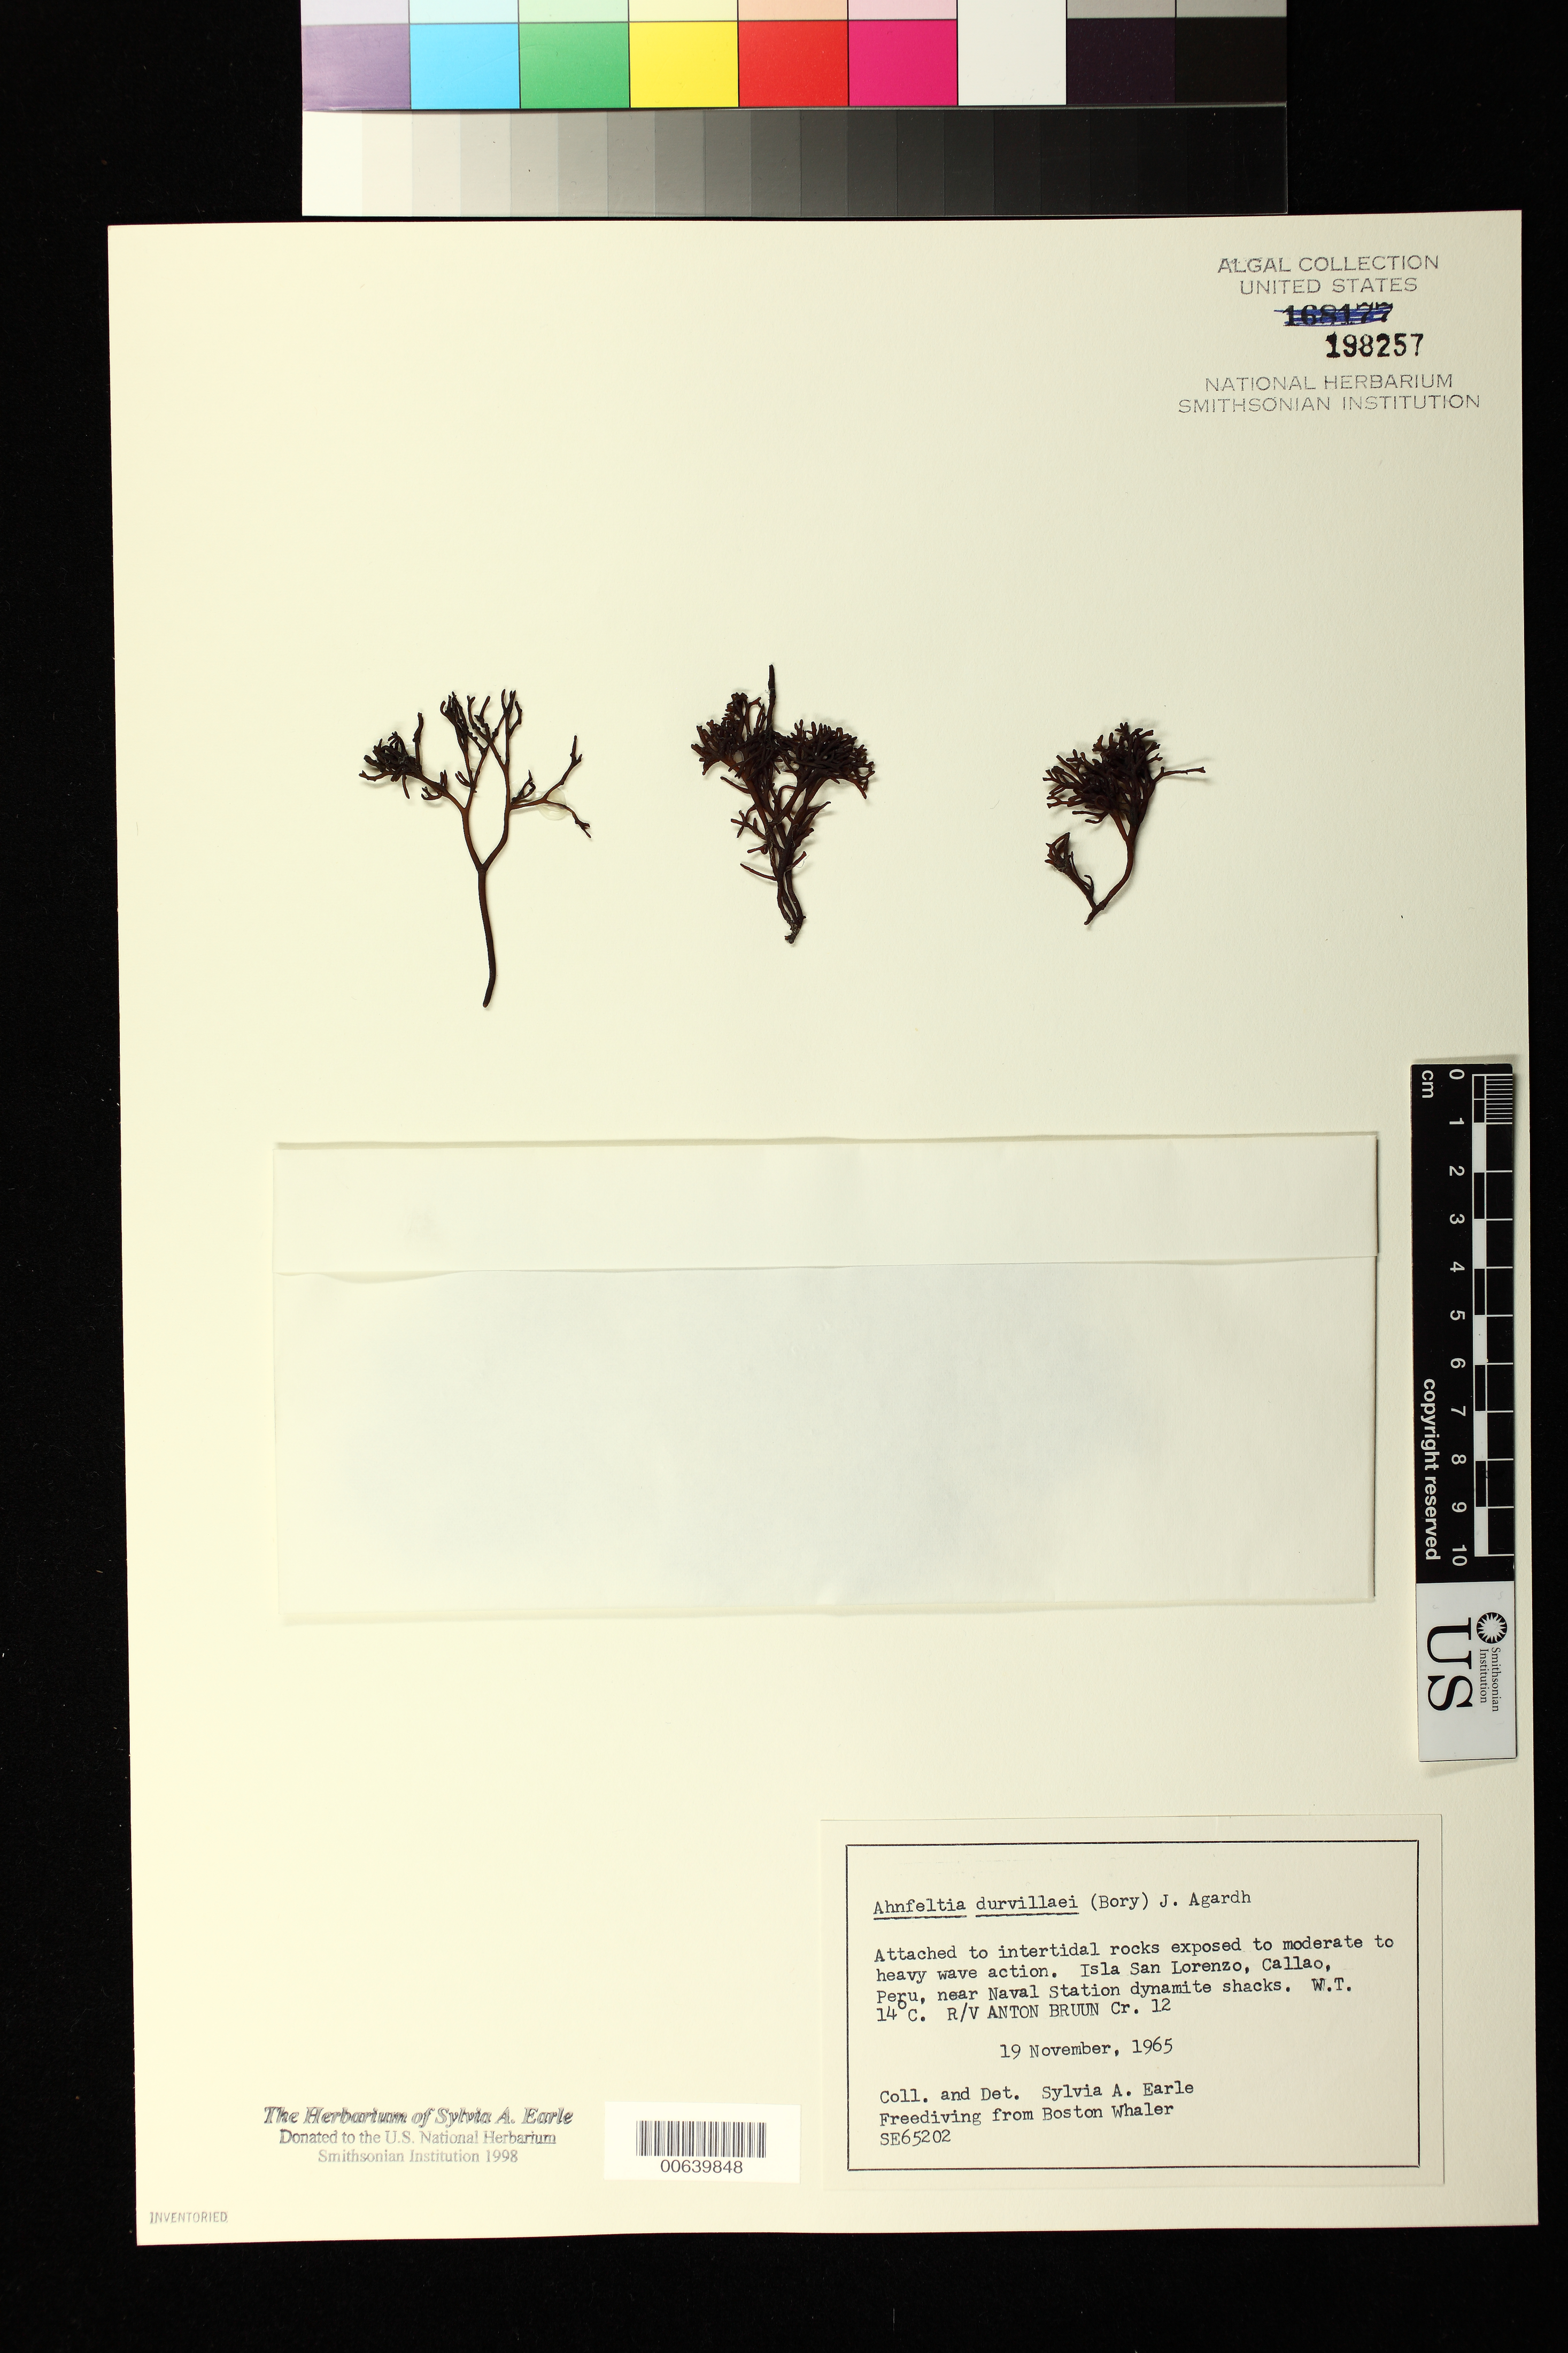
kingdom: Plantae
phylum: Rhodophyta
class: Florideophyceae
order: Gigartinales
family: Phyllophoraceae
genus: Gymnogongrus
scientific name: Gymnogongrus durvillei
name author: (Bory) M.S.Calderon & S.M. Boo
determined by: Algae name updating Project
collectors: S. A. Earle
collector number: Se 65202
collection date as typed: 19 Nov 1965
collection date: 1965-11-19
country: Peru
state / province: Callao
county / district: Callao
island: Isla San Lorenzo (San Lorenzo Island)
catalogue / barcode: US 198257